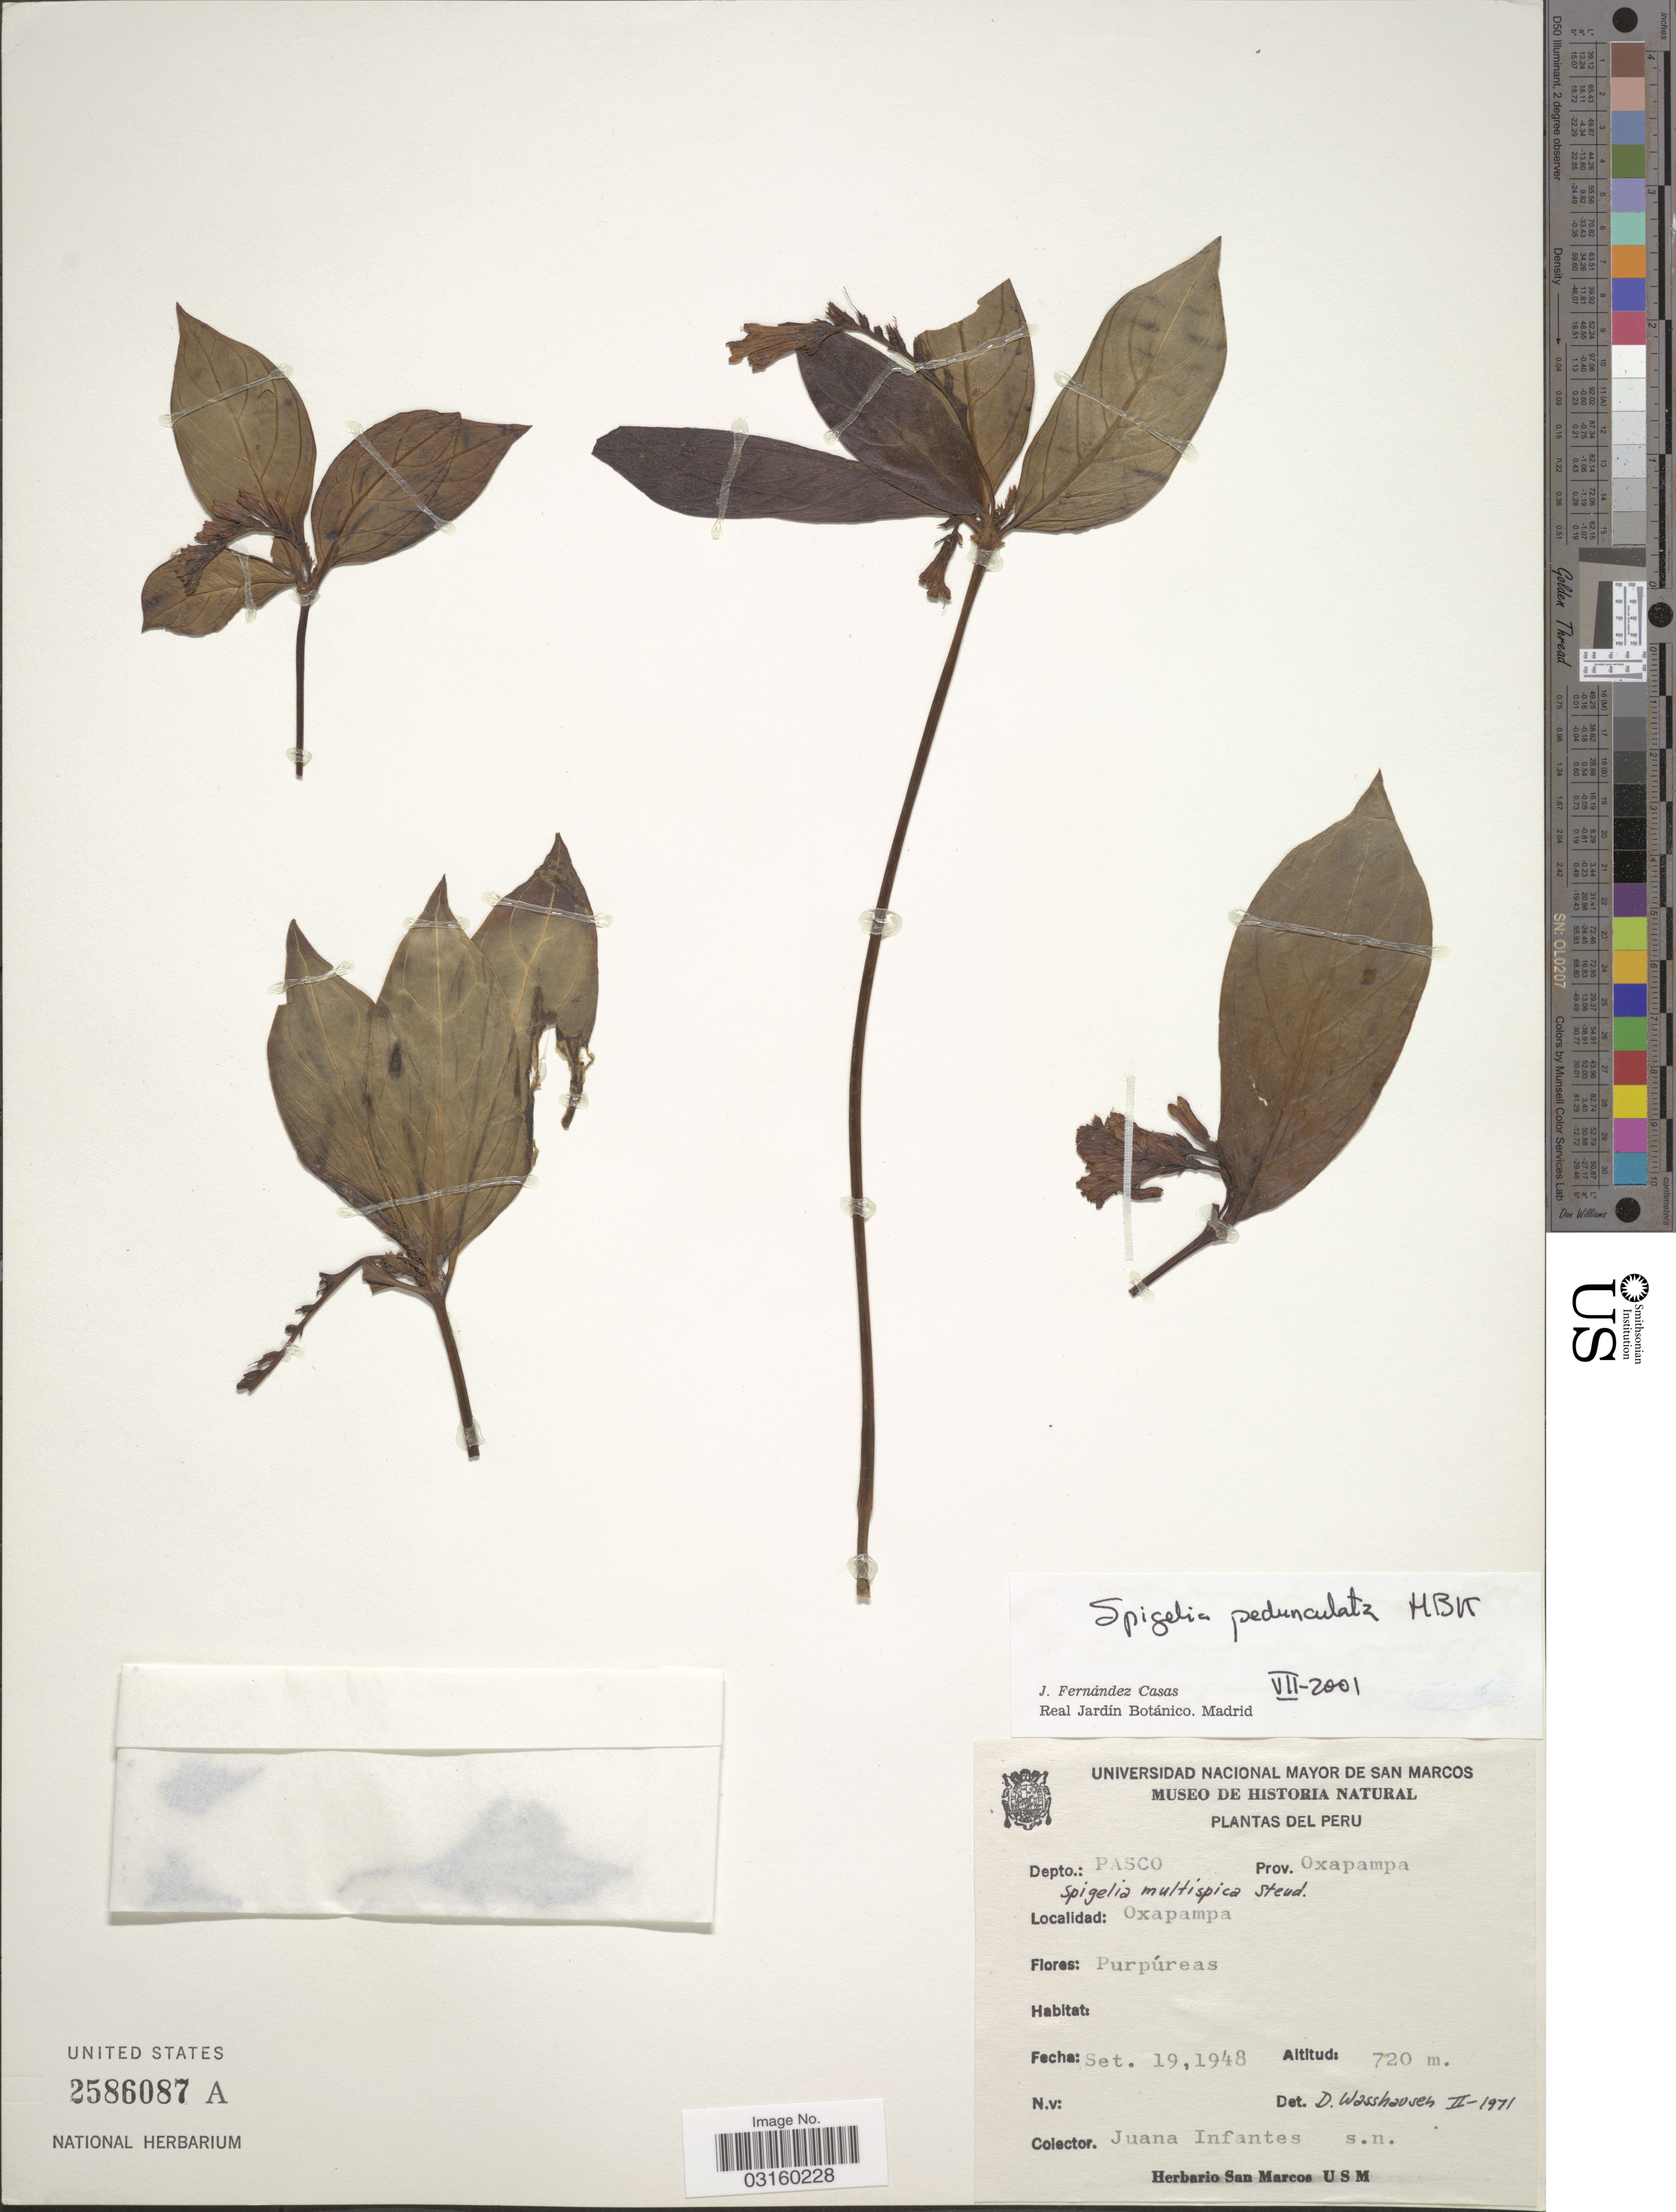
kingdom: Plantae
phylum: Tracheophyta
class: Magnoliopsida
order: Gentianales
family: Loganiaceae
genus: Spigelia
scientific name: Spigelia pedunculata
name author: Kunth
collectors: J. Infantes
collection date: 1948-09-19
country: Peru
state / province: Pasco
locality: Depto.: Pasco, Prov. Oxapampa. Oxapampa.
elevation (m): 720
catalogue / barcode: US 2586087